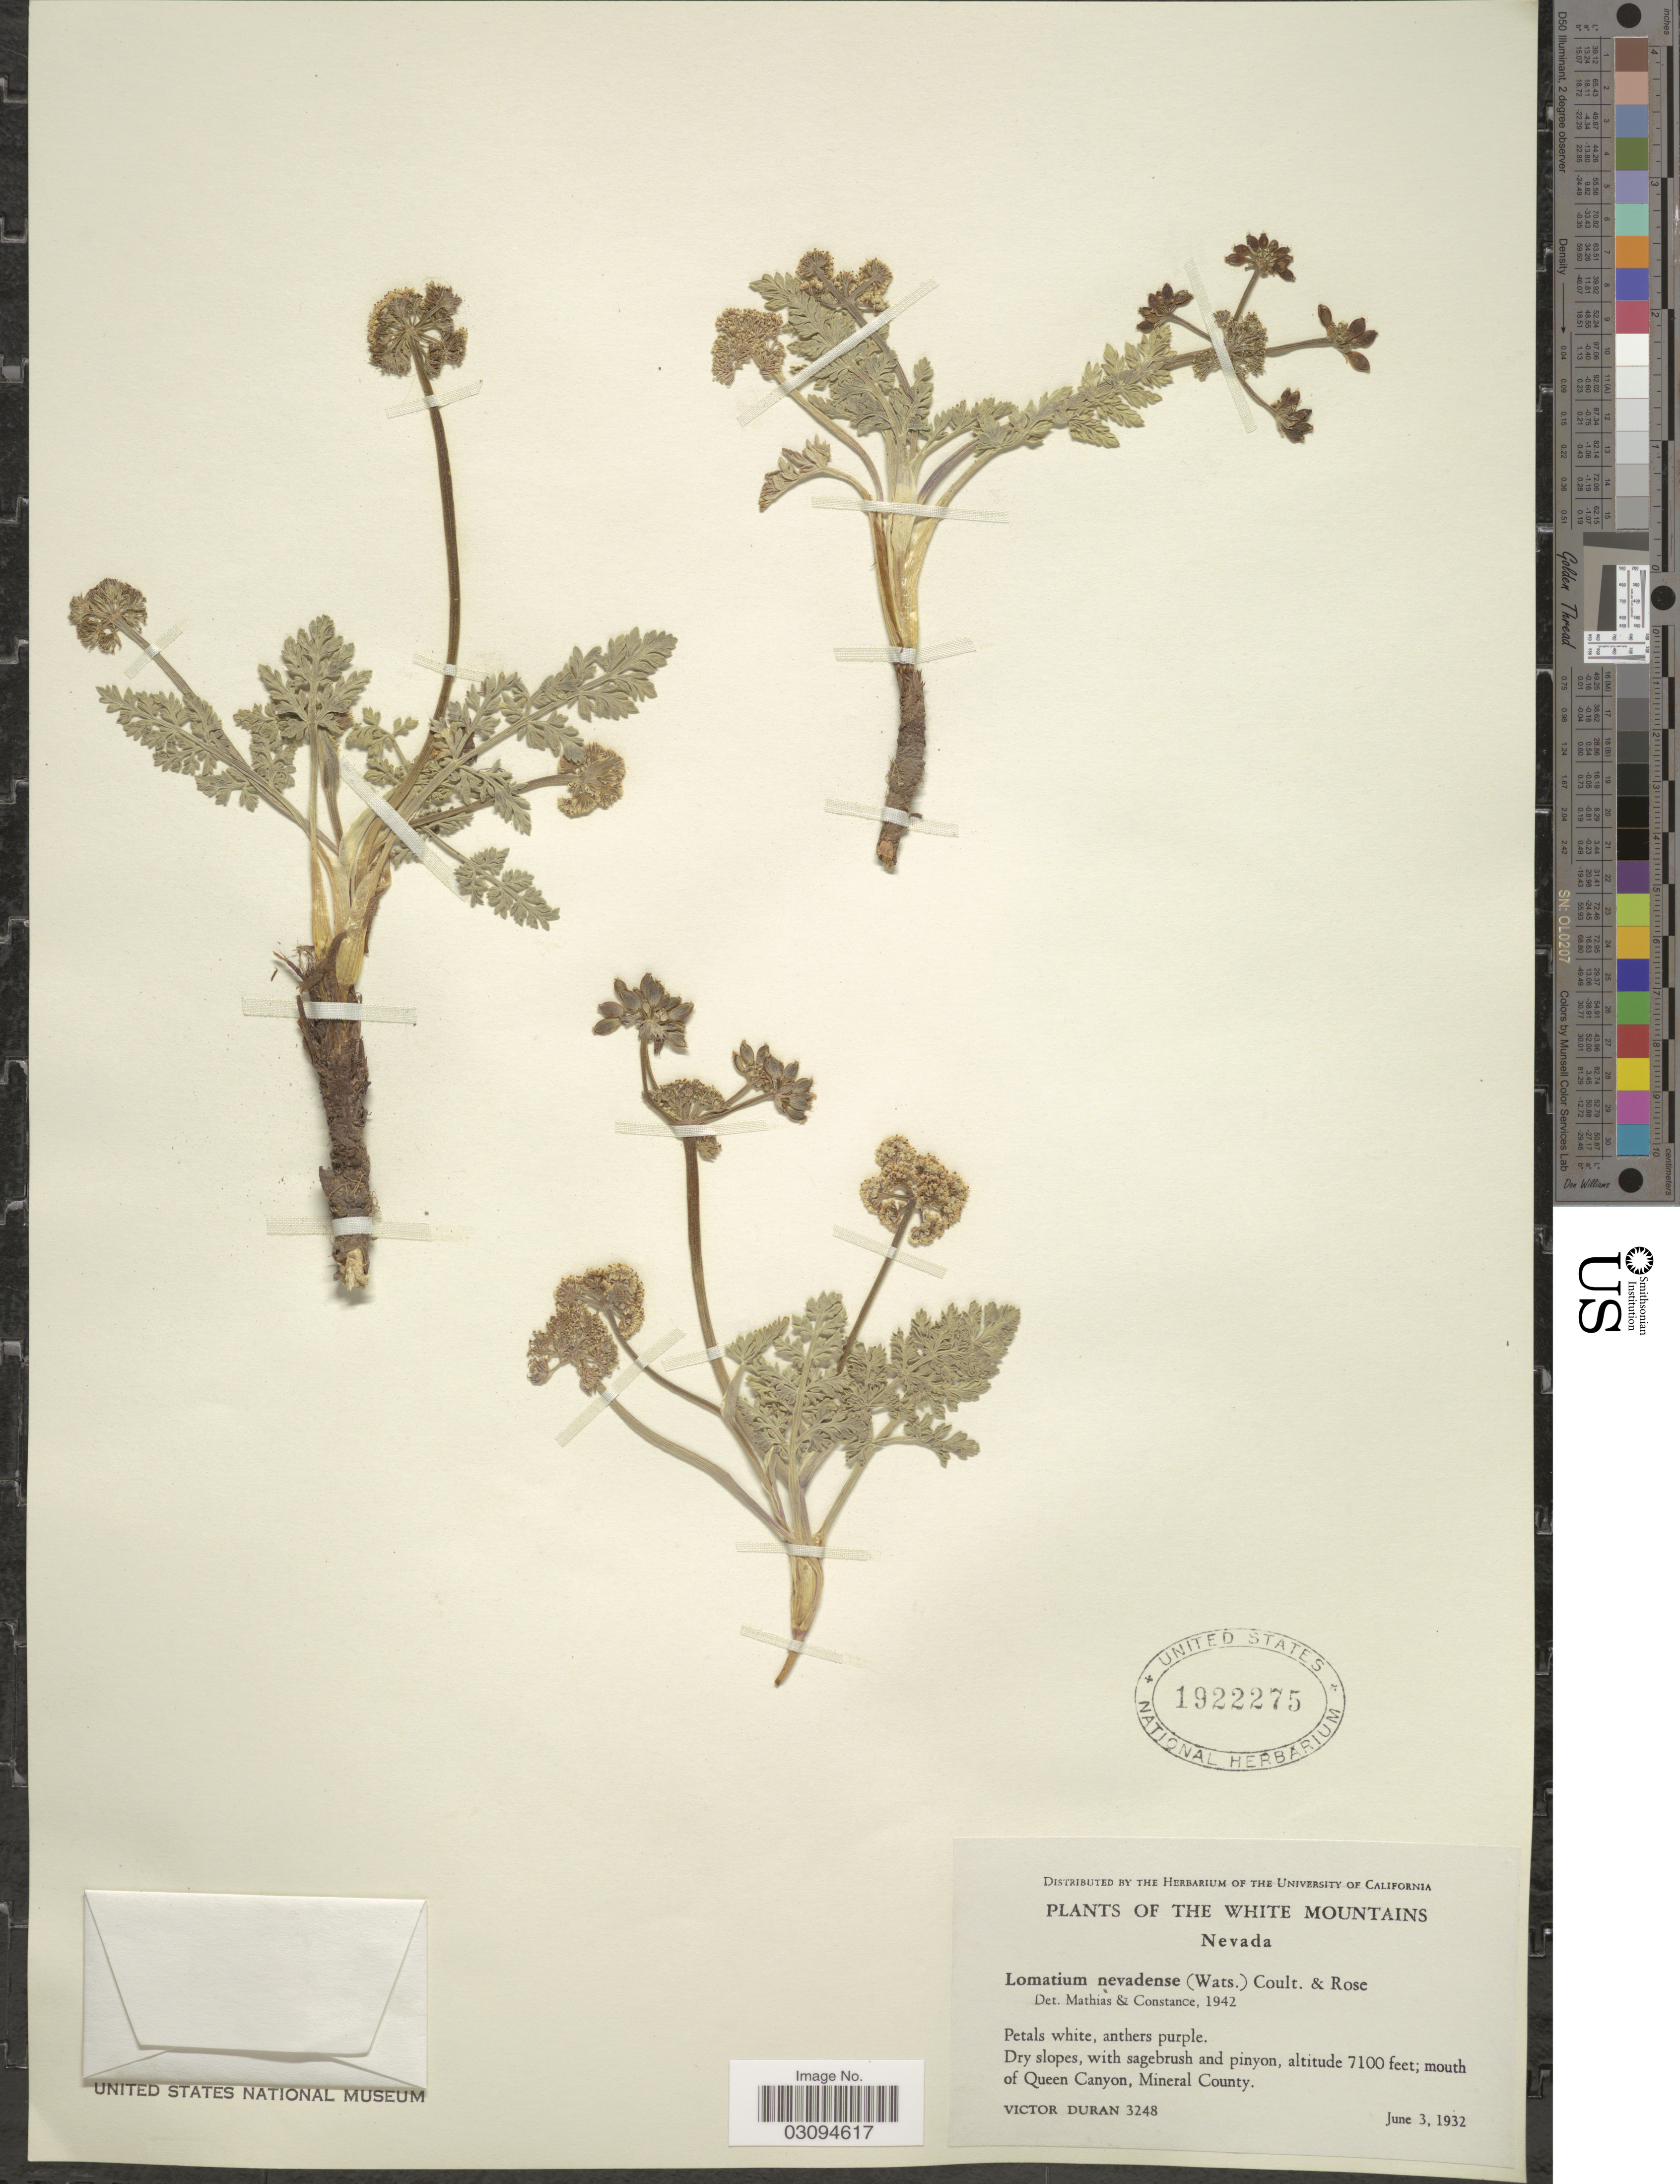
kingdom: Plantae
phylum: Tracheophyta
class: Magnoliopsida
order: Apiales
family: Apiaceae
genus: Lomatium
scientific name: Lomatium nevadense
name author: (S. Watson) J.M. Coult. & Rose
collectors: V. Duran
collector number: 3248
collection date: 1932-06-03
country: United States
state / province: Nevada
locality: The White Mountains. Mouth of Queen Canyon, Mineral County.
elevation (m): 2164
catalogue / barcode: US 1922275